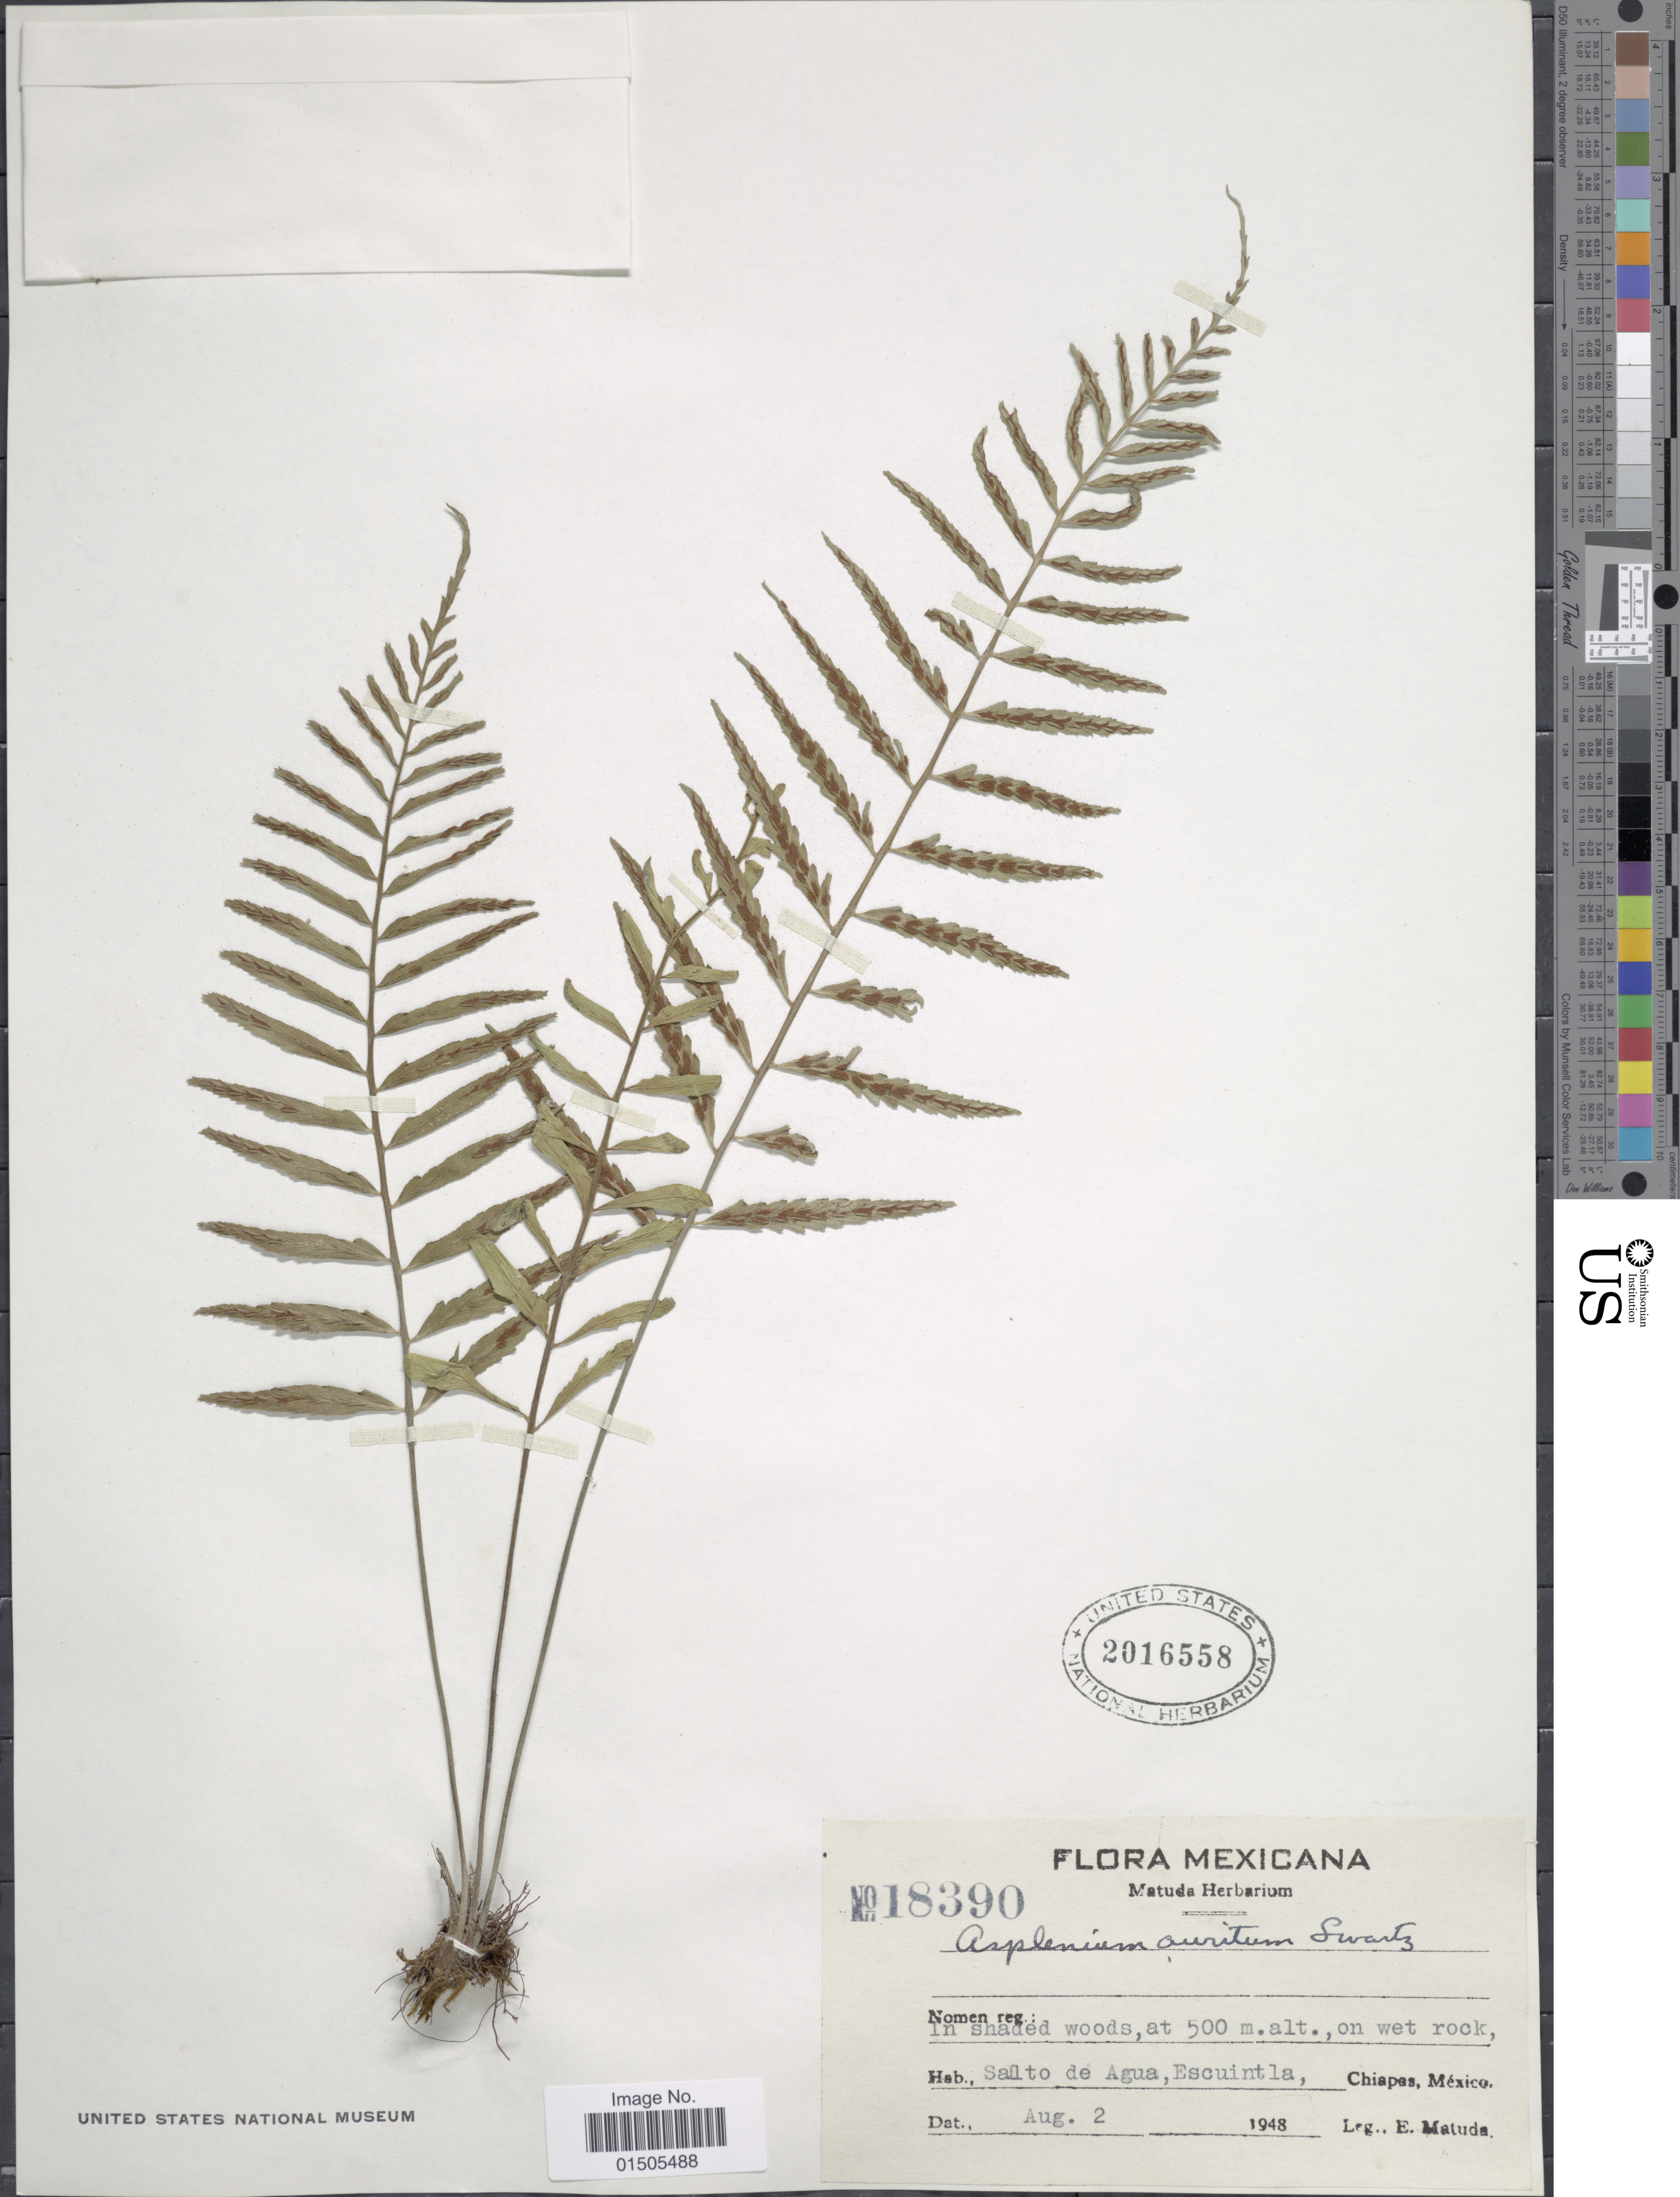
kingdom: Plantae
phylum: Tracheophyta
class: Polypodiopsida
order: Polypodiales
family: Aspleniaceae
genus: Asplenium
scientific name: Asplenium auritum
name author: Sw.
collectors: E. Matuda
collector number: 18390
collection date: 1948-08-02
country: Mexico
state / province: Chiapas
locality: In shaded woods, on wet rock, Salto de Agua, Escuintla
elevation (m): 500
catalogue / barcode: US 201658